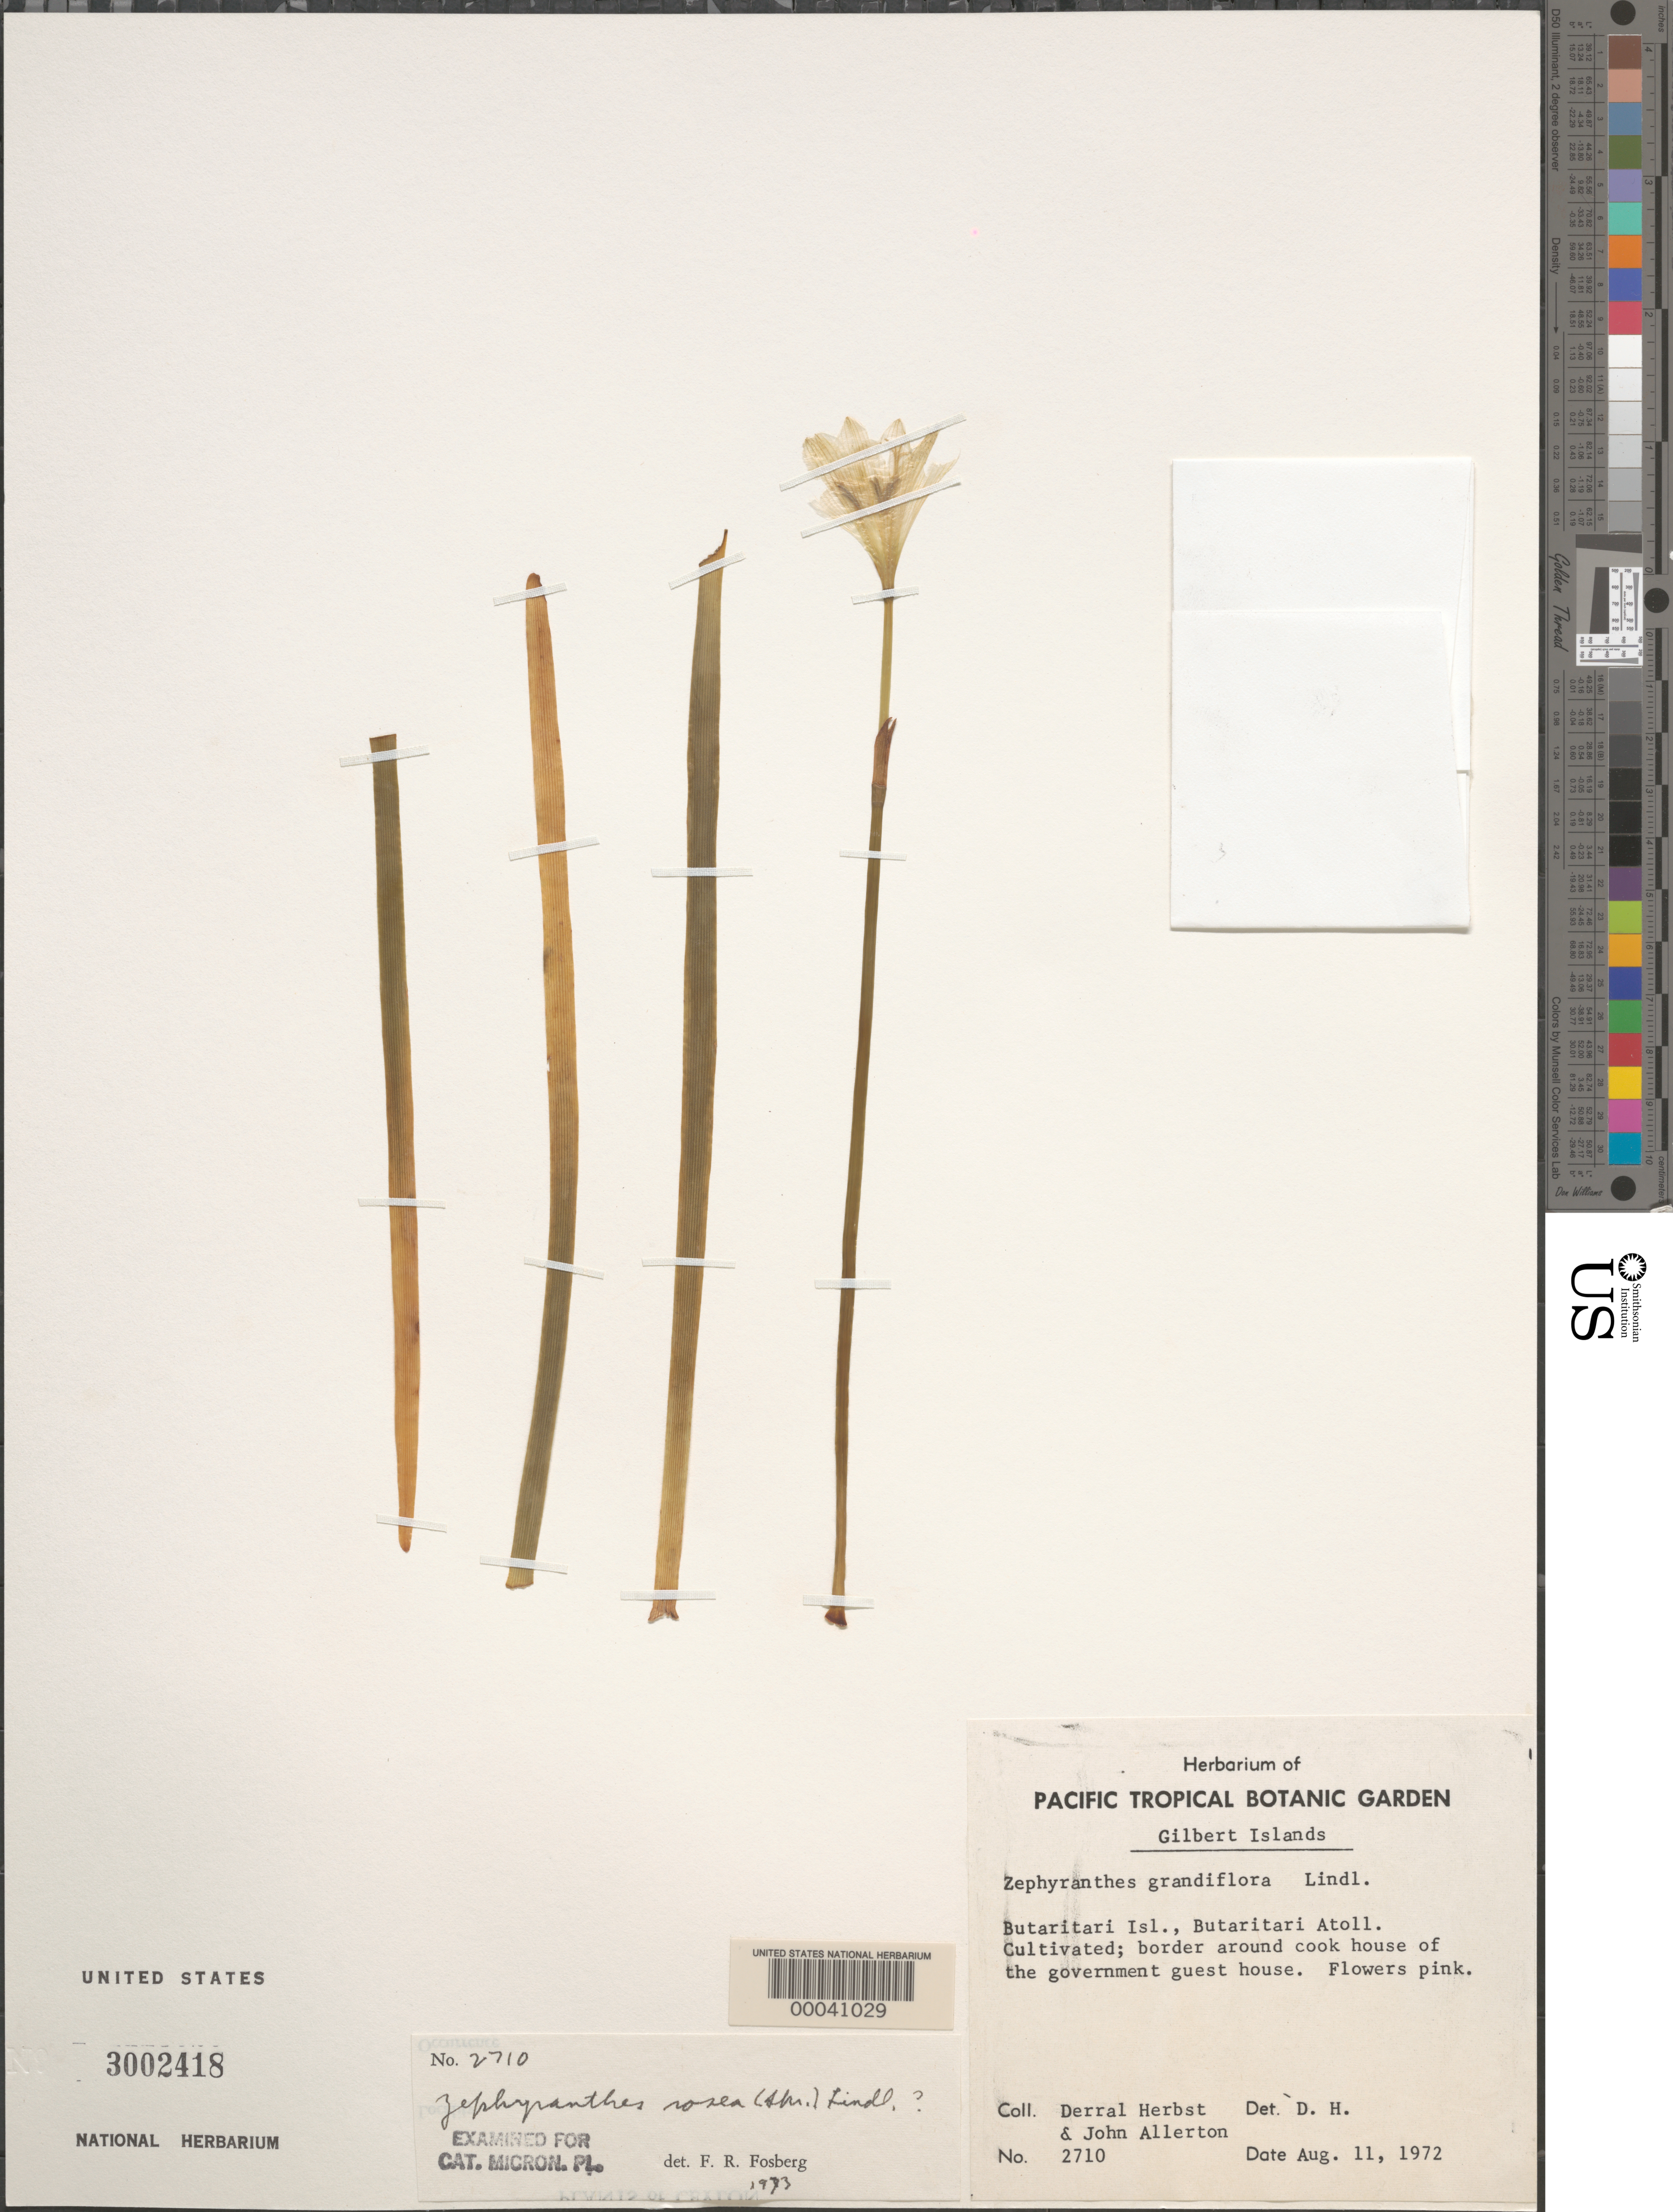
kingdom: Plantae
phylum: Tracheophyta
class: Liliopsida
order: Asparagales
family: Amaryllidaceae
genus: Zephyranthes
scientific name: Zephyranthes rosea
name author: Lindl.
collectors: D. R. Herbst & J. Allerton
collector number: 2710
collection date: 1972-08-11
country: Kiribati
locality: Gilbert Islands. Butaritari Isl., Butaritari Atoll.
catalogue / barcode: US 3002418